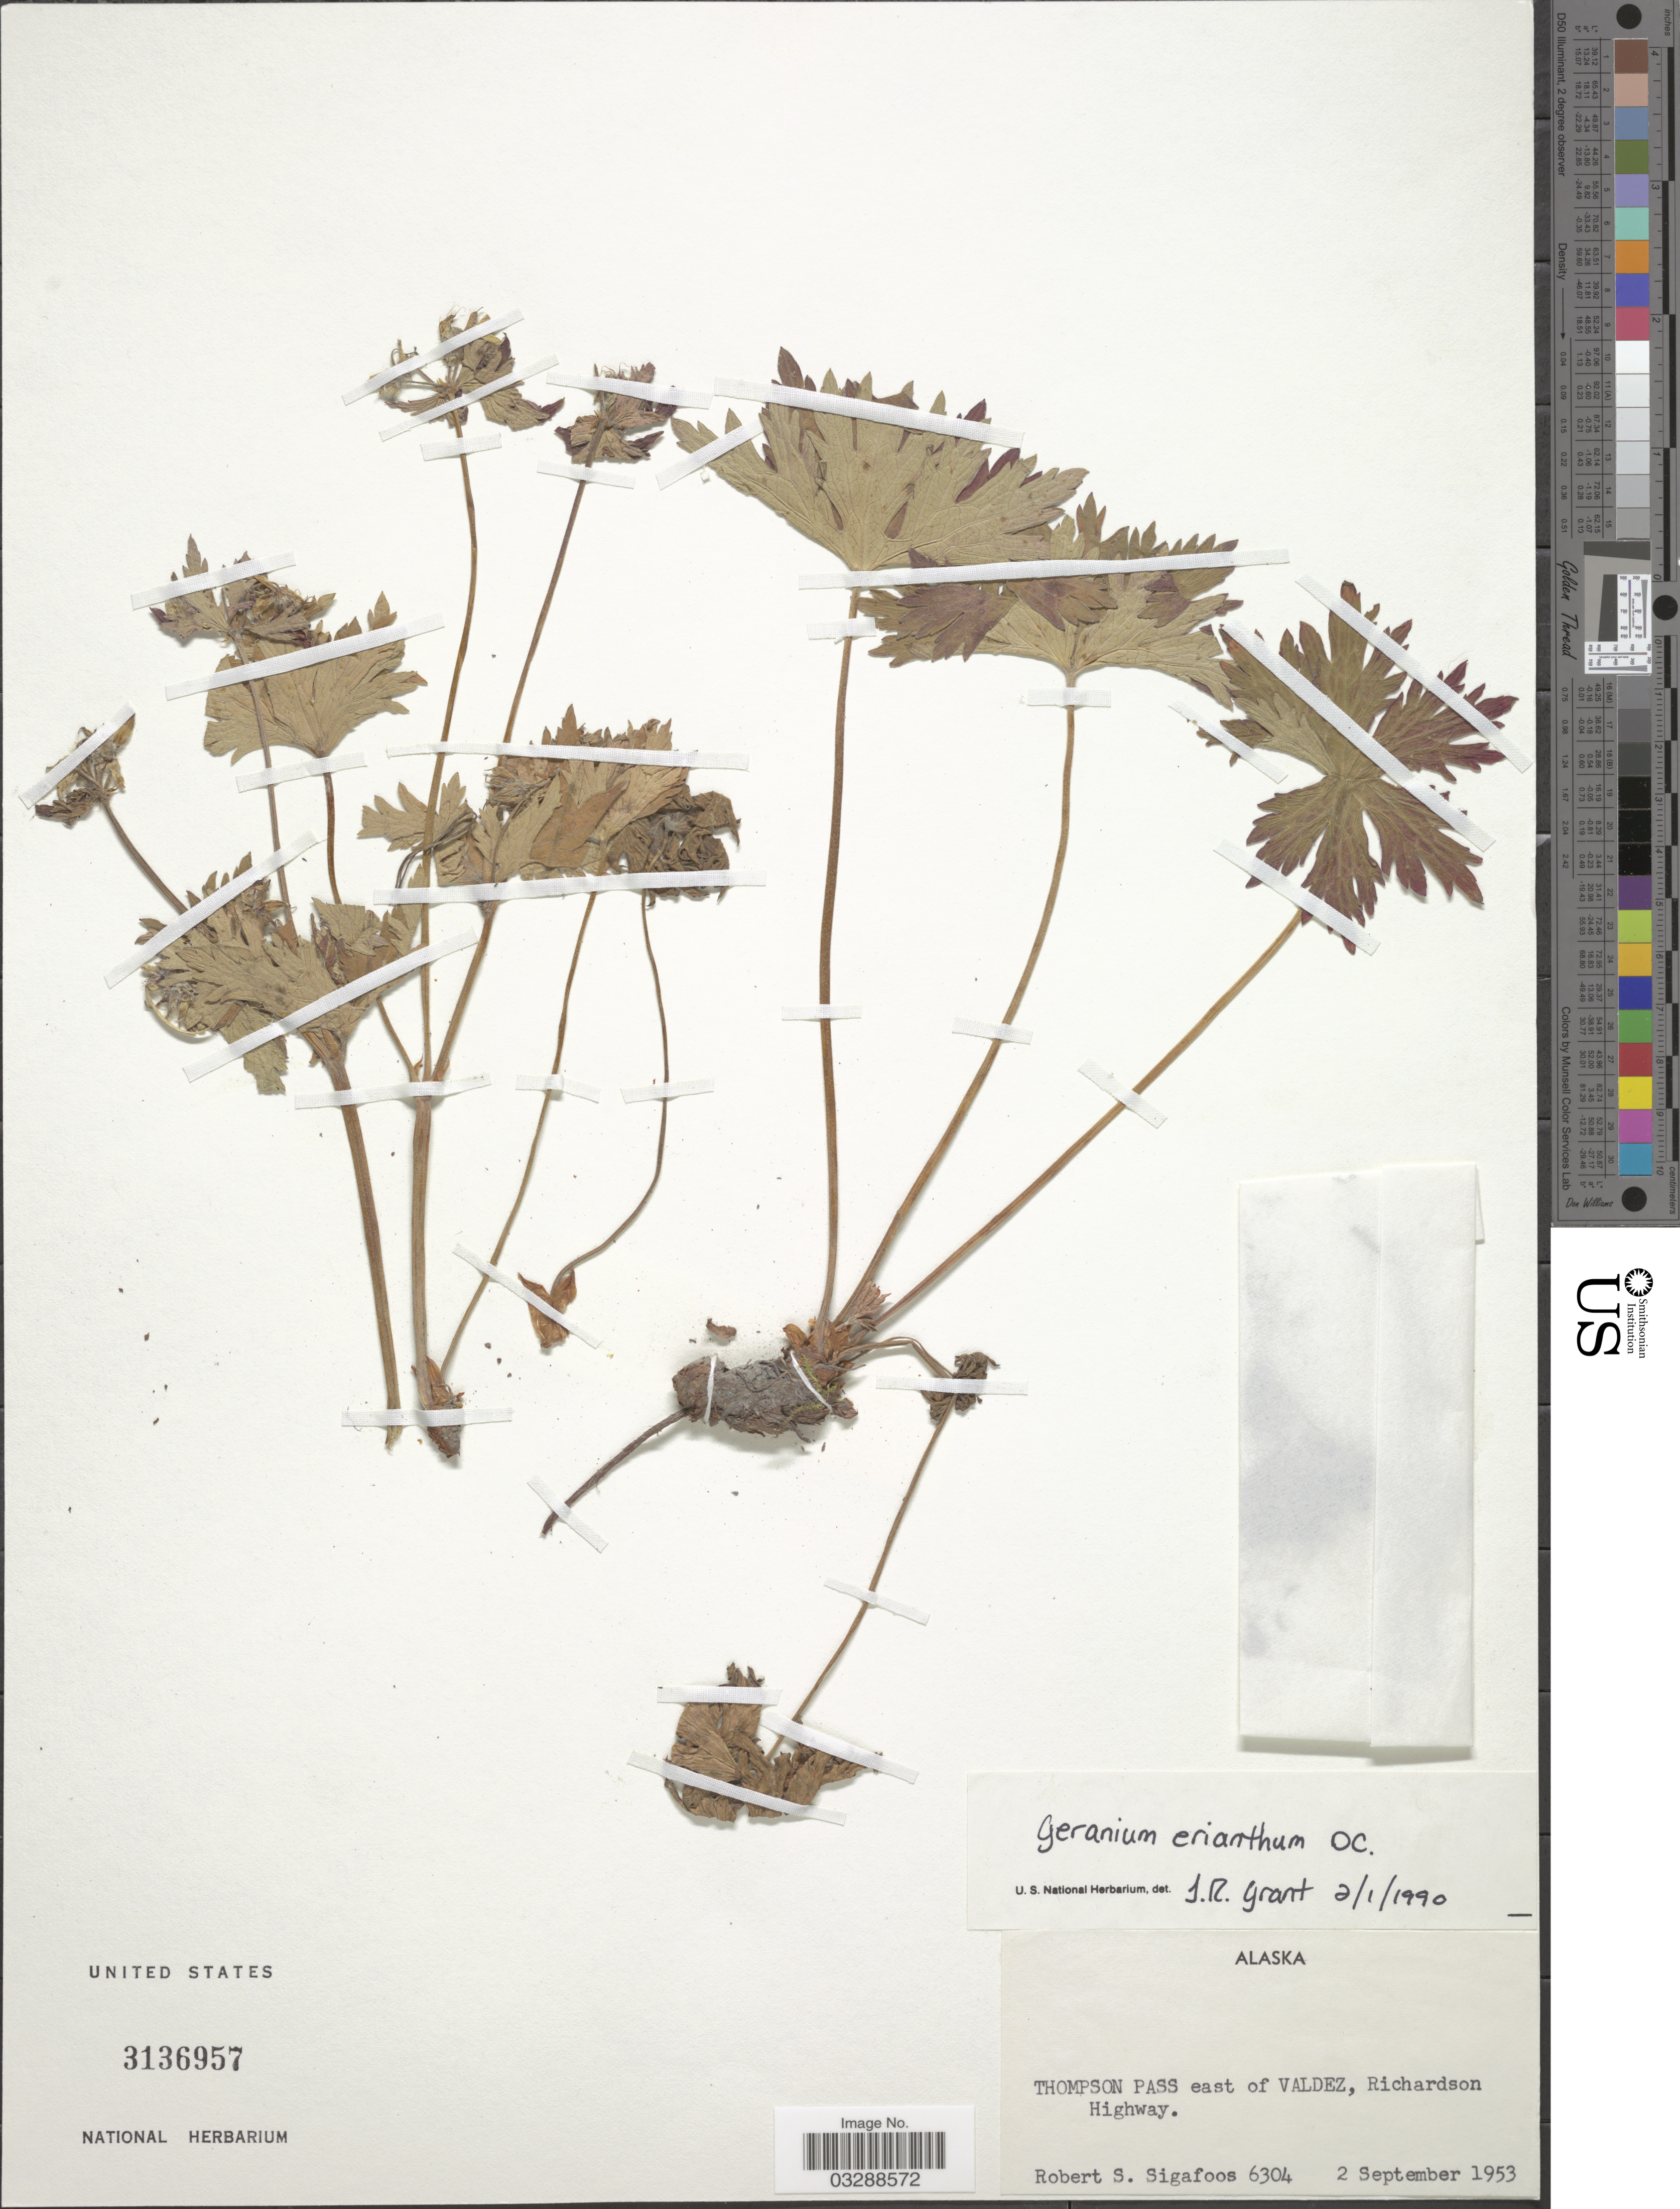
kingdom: Plantae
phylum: Tracheophyta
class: Magnoliopsida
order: Geraniales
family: Geraniaceae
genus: Geranium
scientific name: Geranium erianthum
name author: DC.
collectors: R. Sigafoos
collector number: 6304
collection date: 1953-09-02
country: United States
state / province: Alaska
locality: Thompson Pass east of Valdez, Richardson Highway.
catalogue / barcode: US 3136957